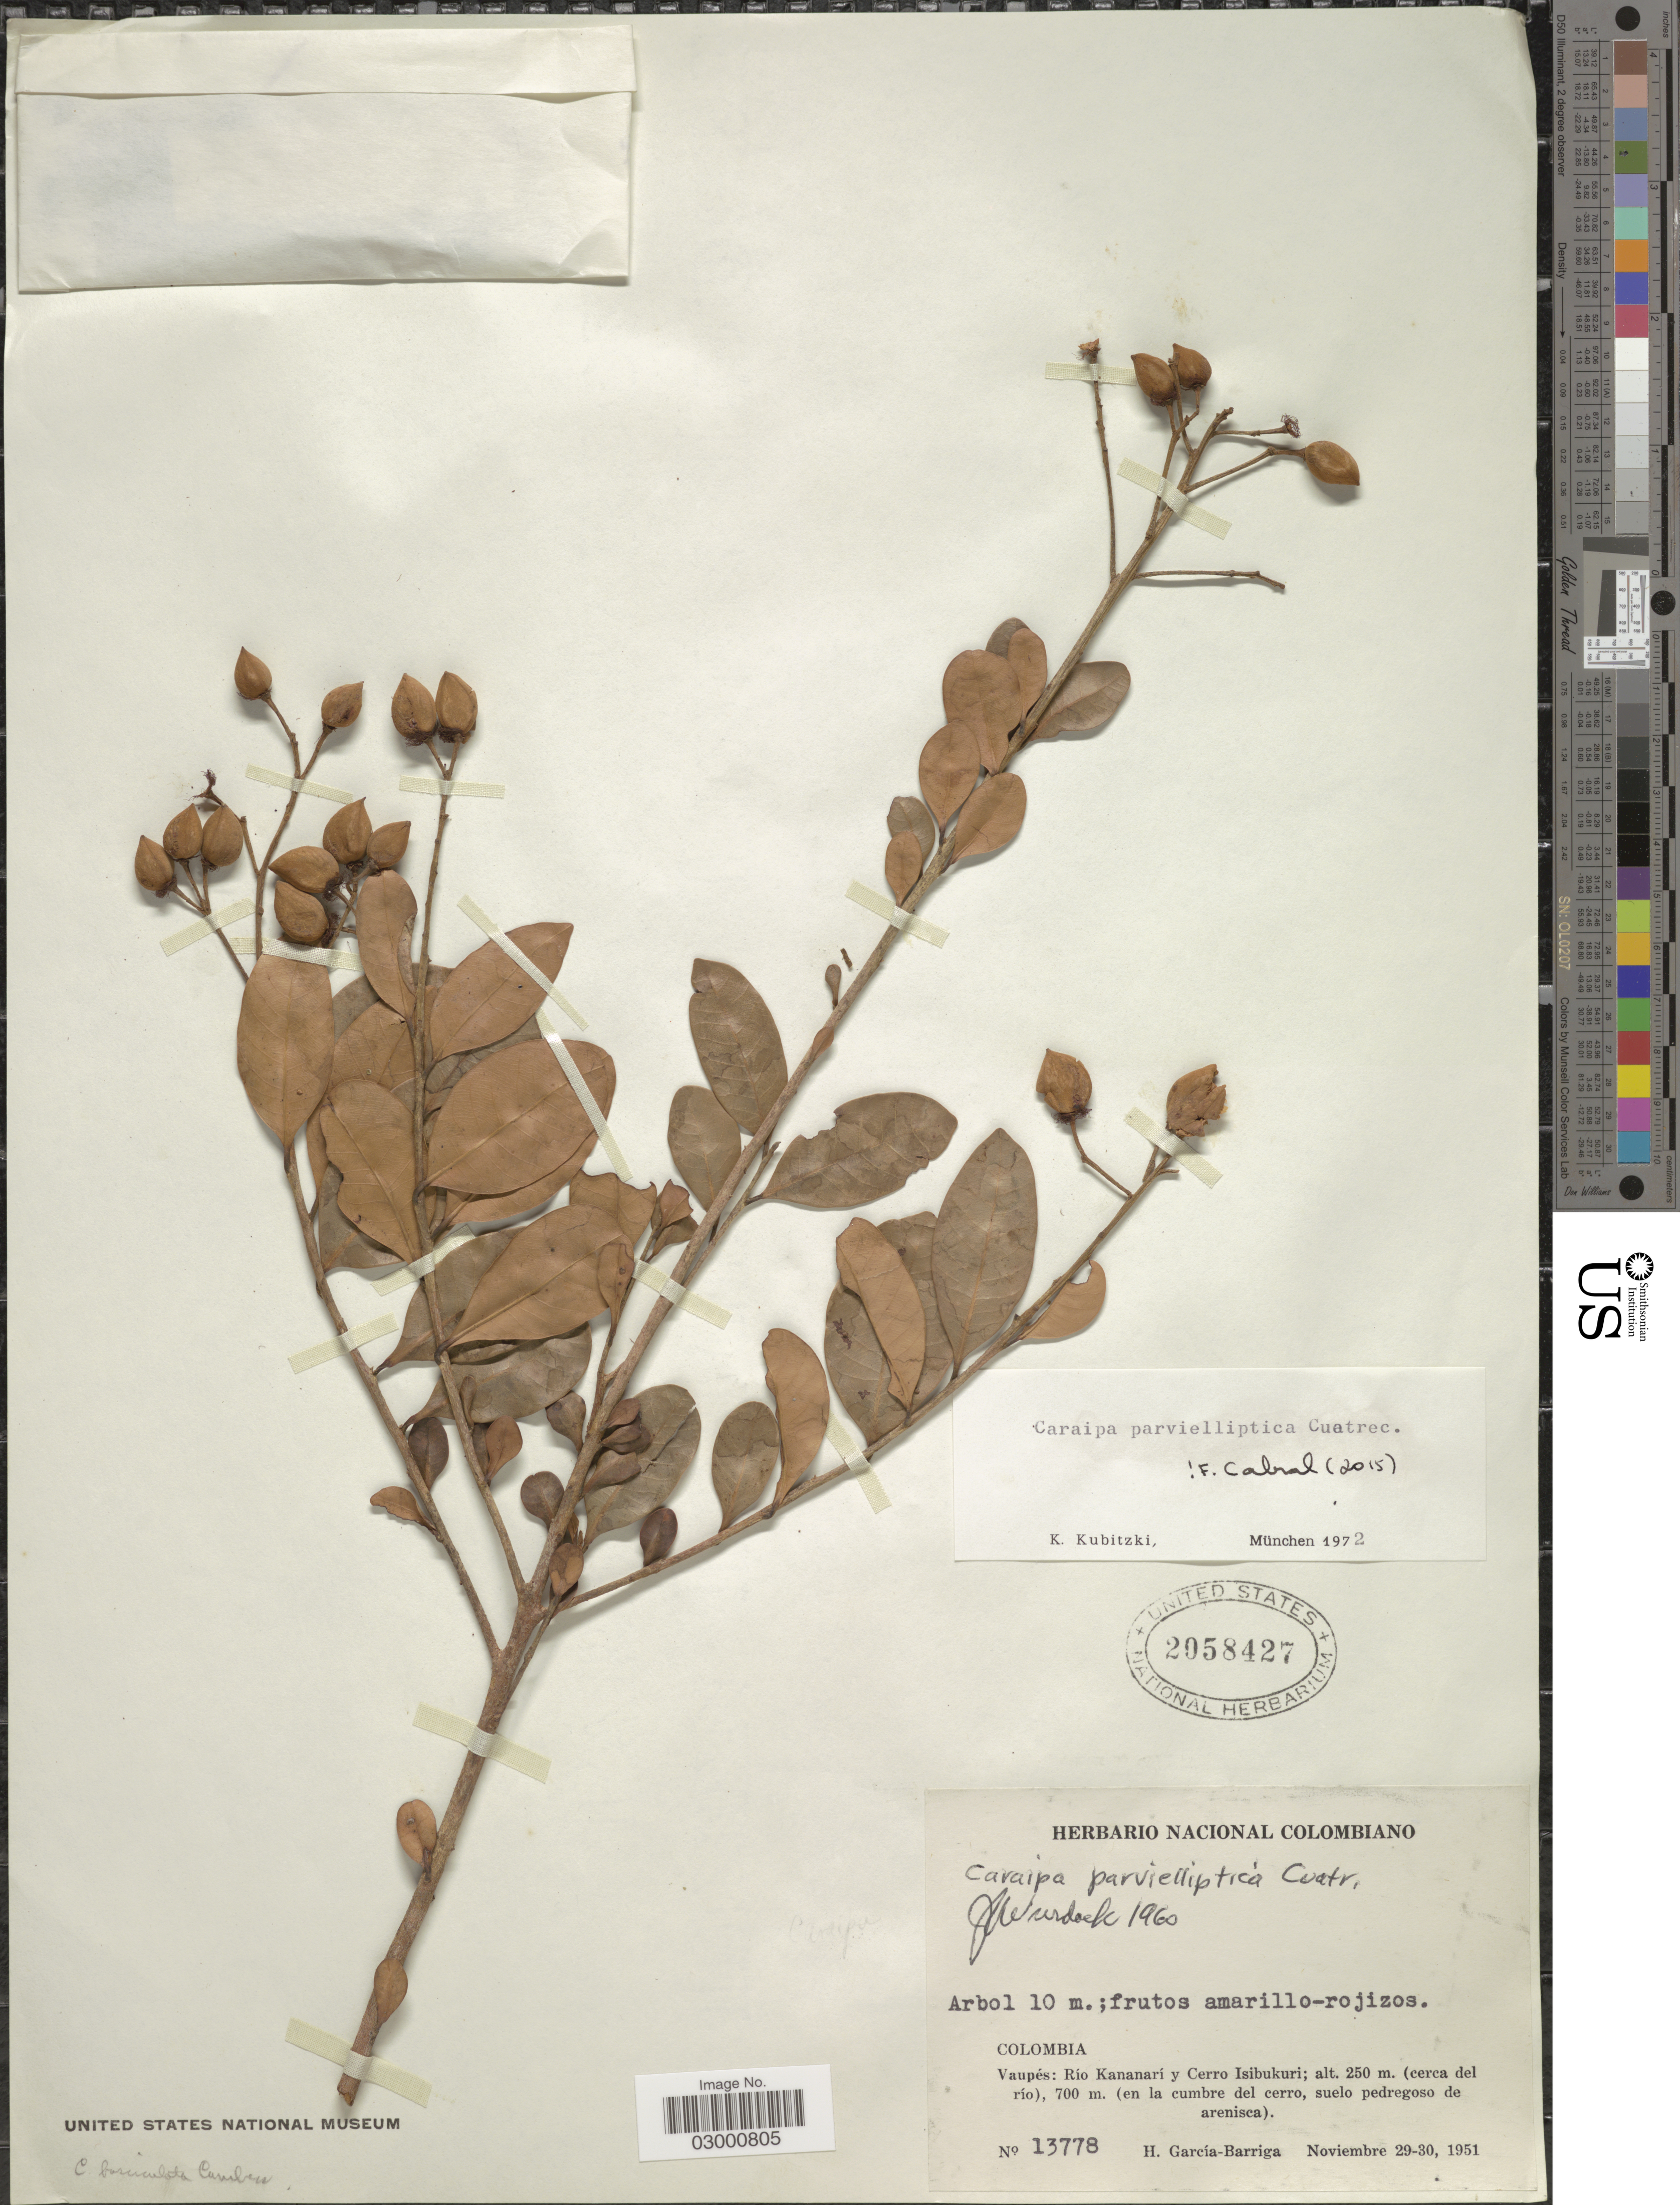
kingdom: Plantae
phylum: Tracheophyta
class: Magnoliopsida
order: Malpighiales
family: Calophyllaceae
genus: Caraipa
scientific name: Caraipa parvielliptica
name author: Cuatrec.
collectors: H. García Barriga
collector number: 13778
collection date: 1951-11-29/1951-11-30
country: Colombia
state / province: Vaupés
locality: Río Kananarí y Cerro Isibukuri. (Cerca del río).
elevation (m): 250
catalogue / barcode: US 2058427